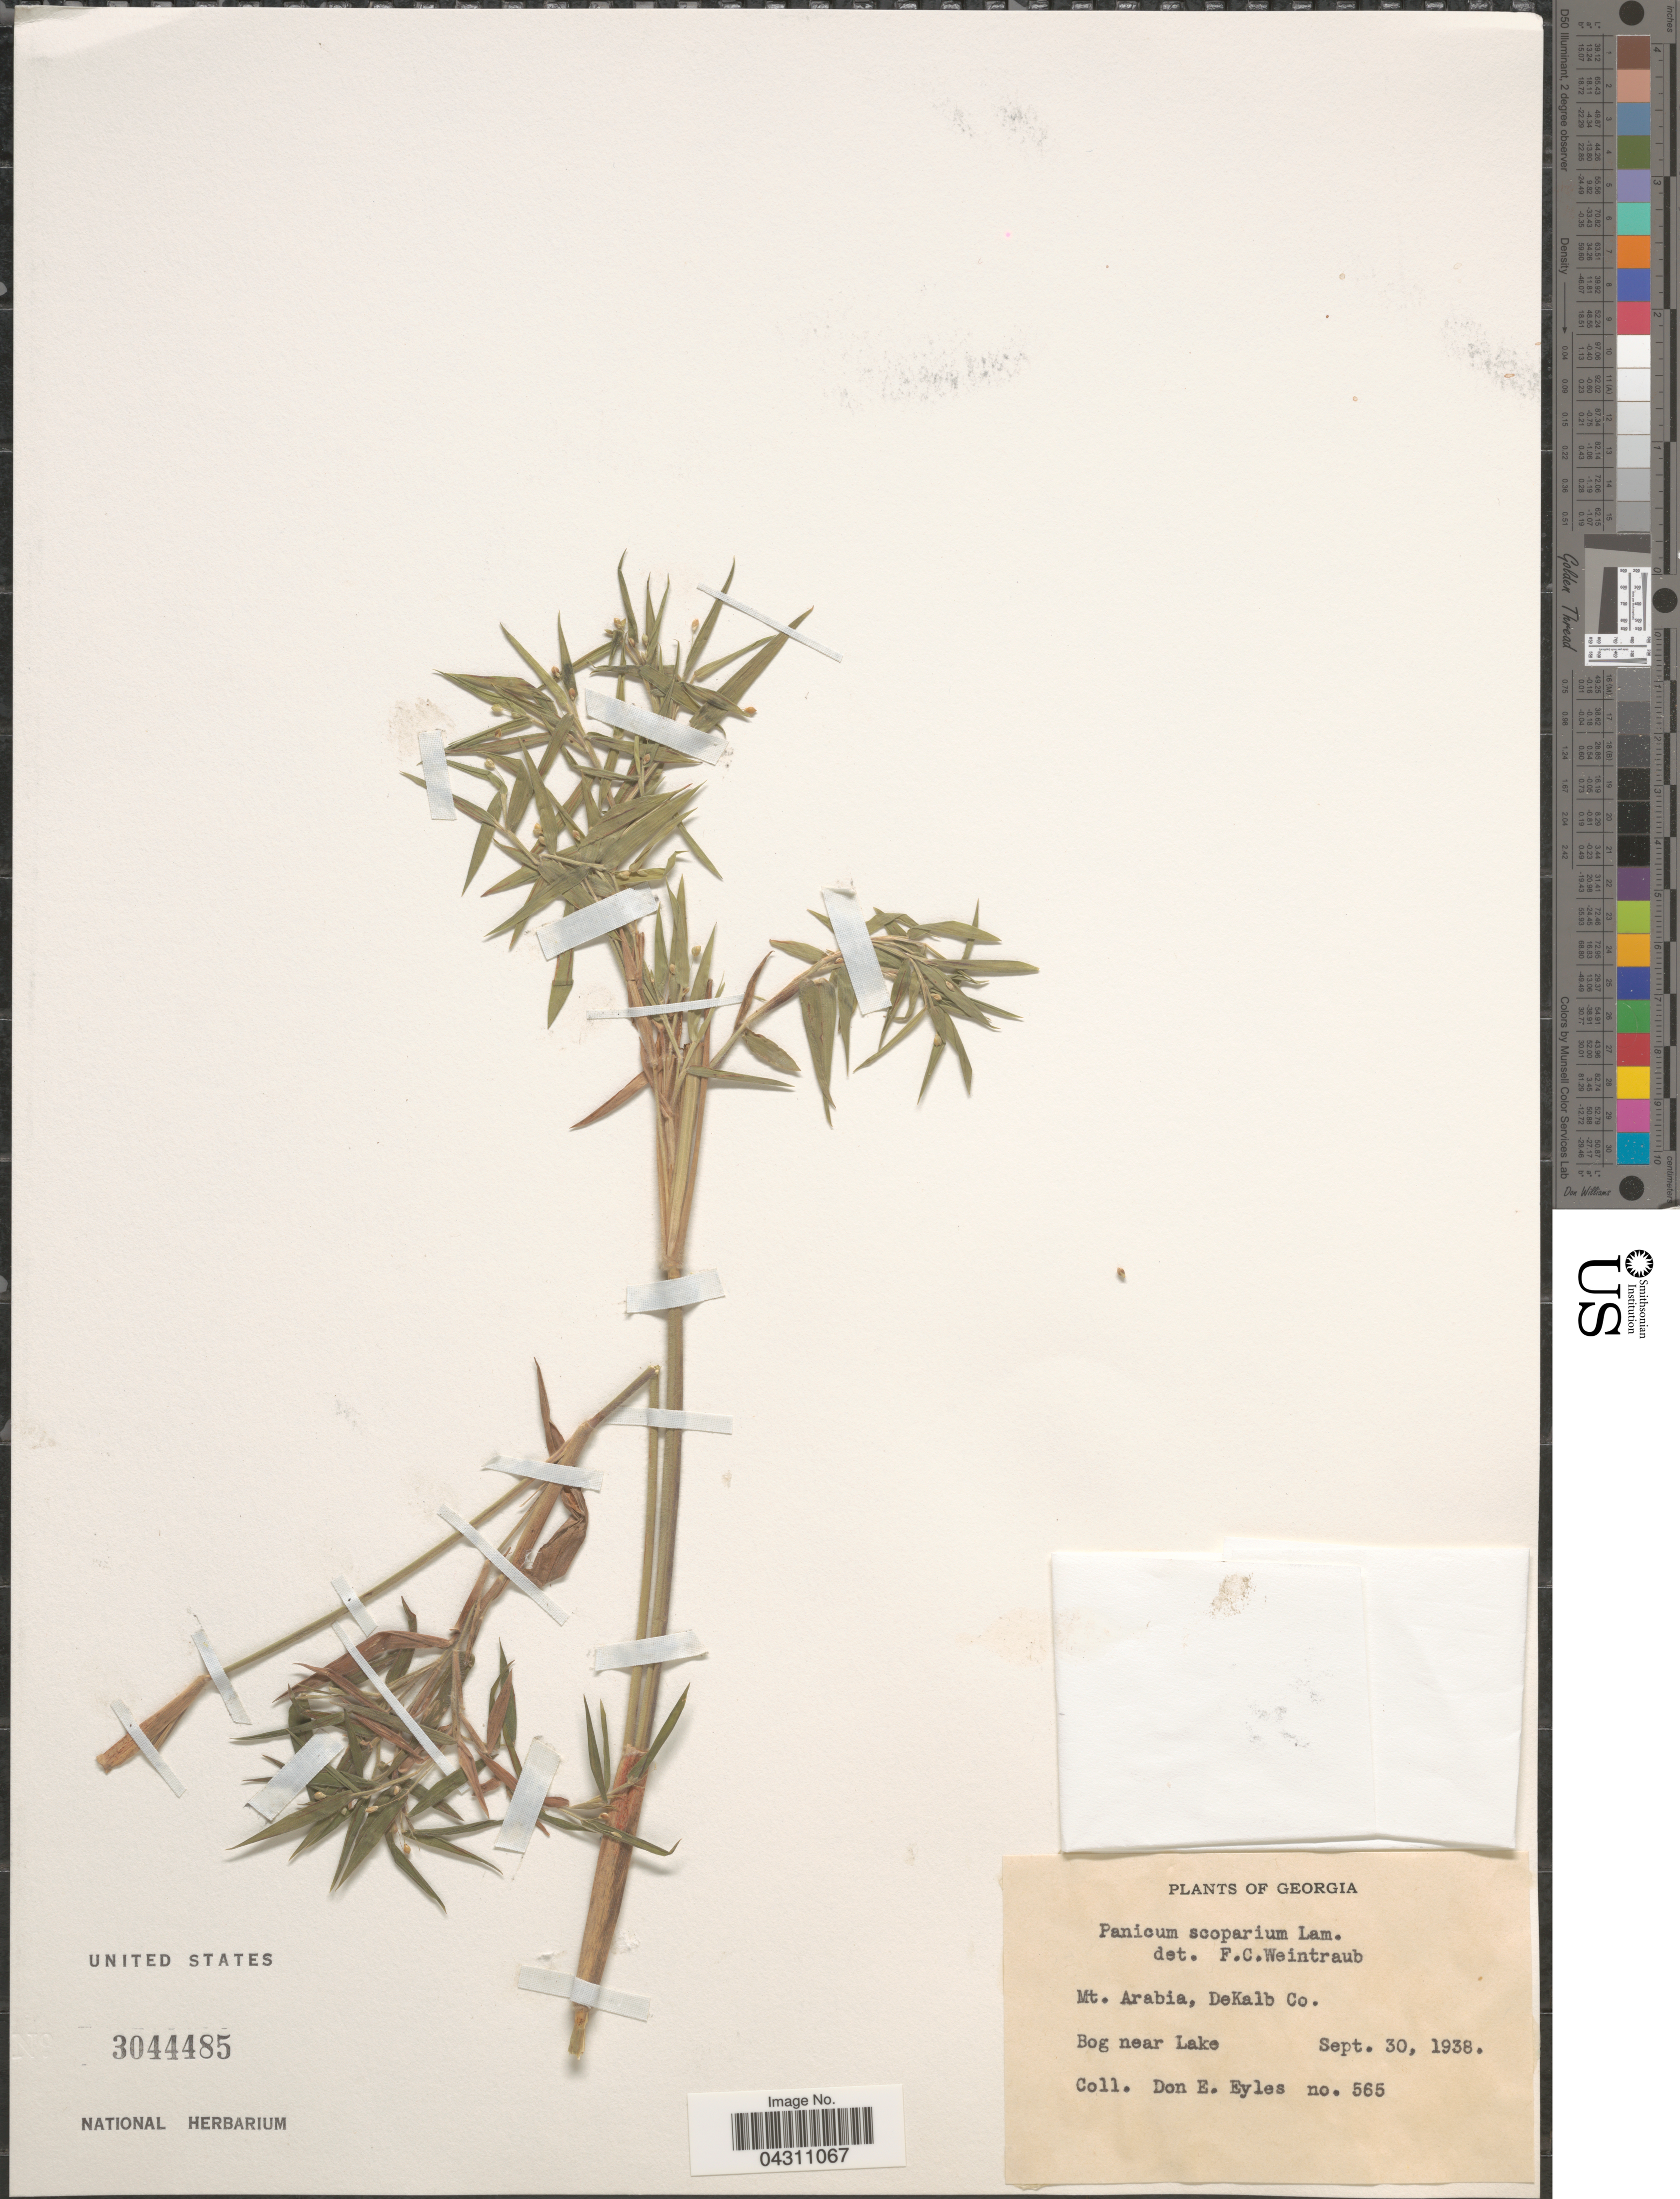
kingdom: Plantae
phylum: Tracheophyta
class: Liliopsida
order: Poales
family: Poaceae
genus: Dichanthelium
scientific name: Dichanthelium scoparium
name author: (Lam.) Gould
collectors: D. Eyles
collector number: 565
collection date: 1938-09-30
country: United States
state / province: Georgia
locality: Mt. Arabia, DeKalb Co. Bog near Lake.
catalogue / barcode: US 3044485